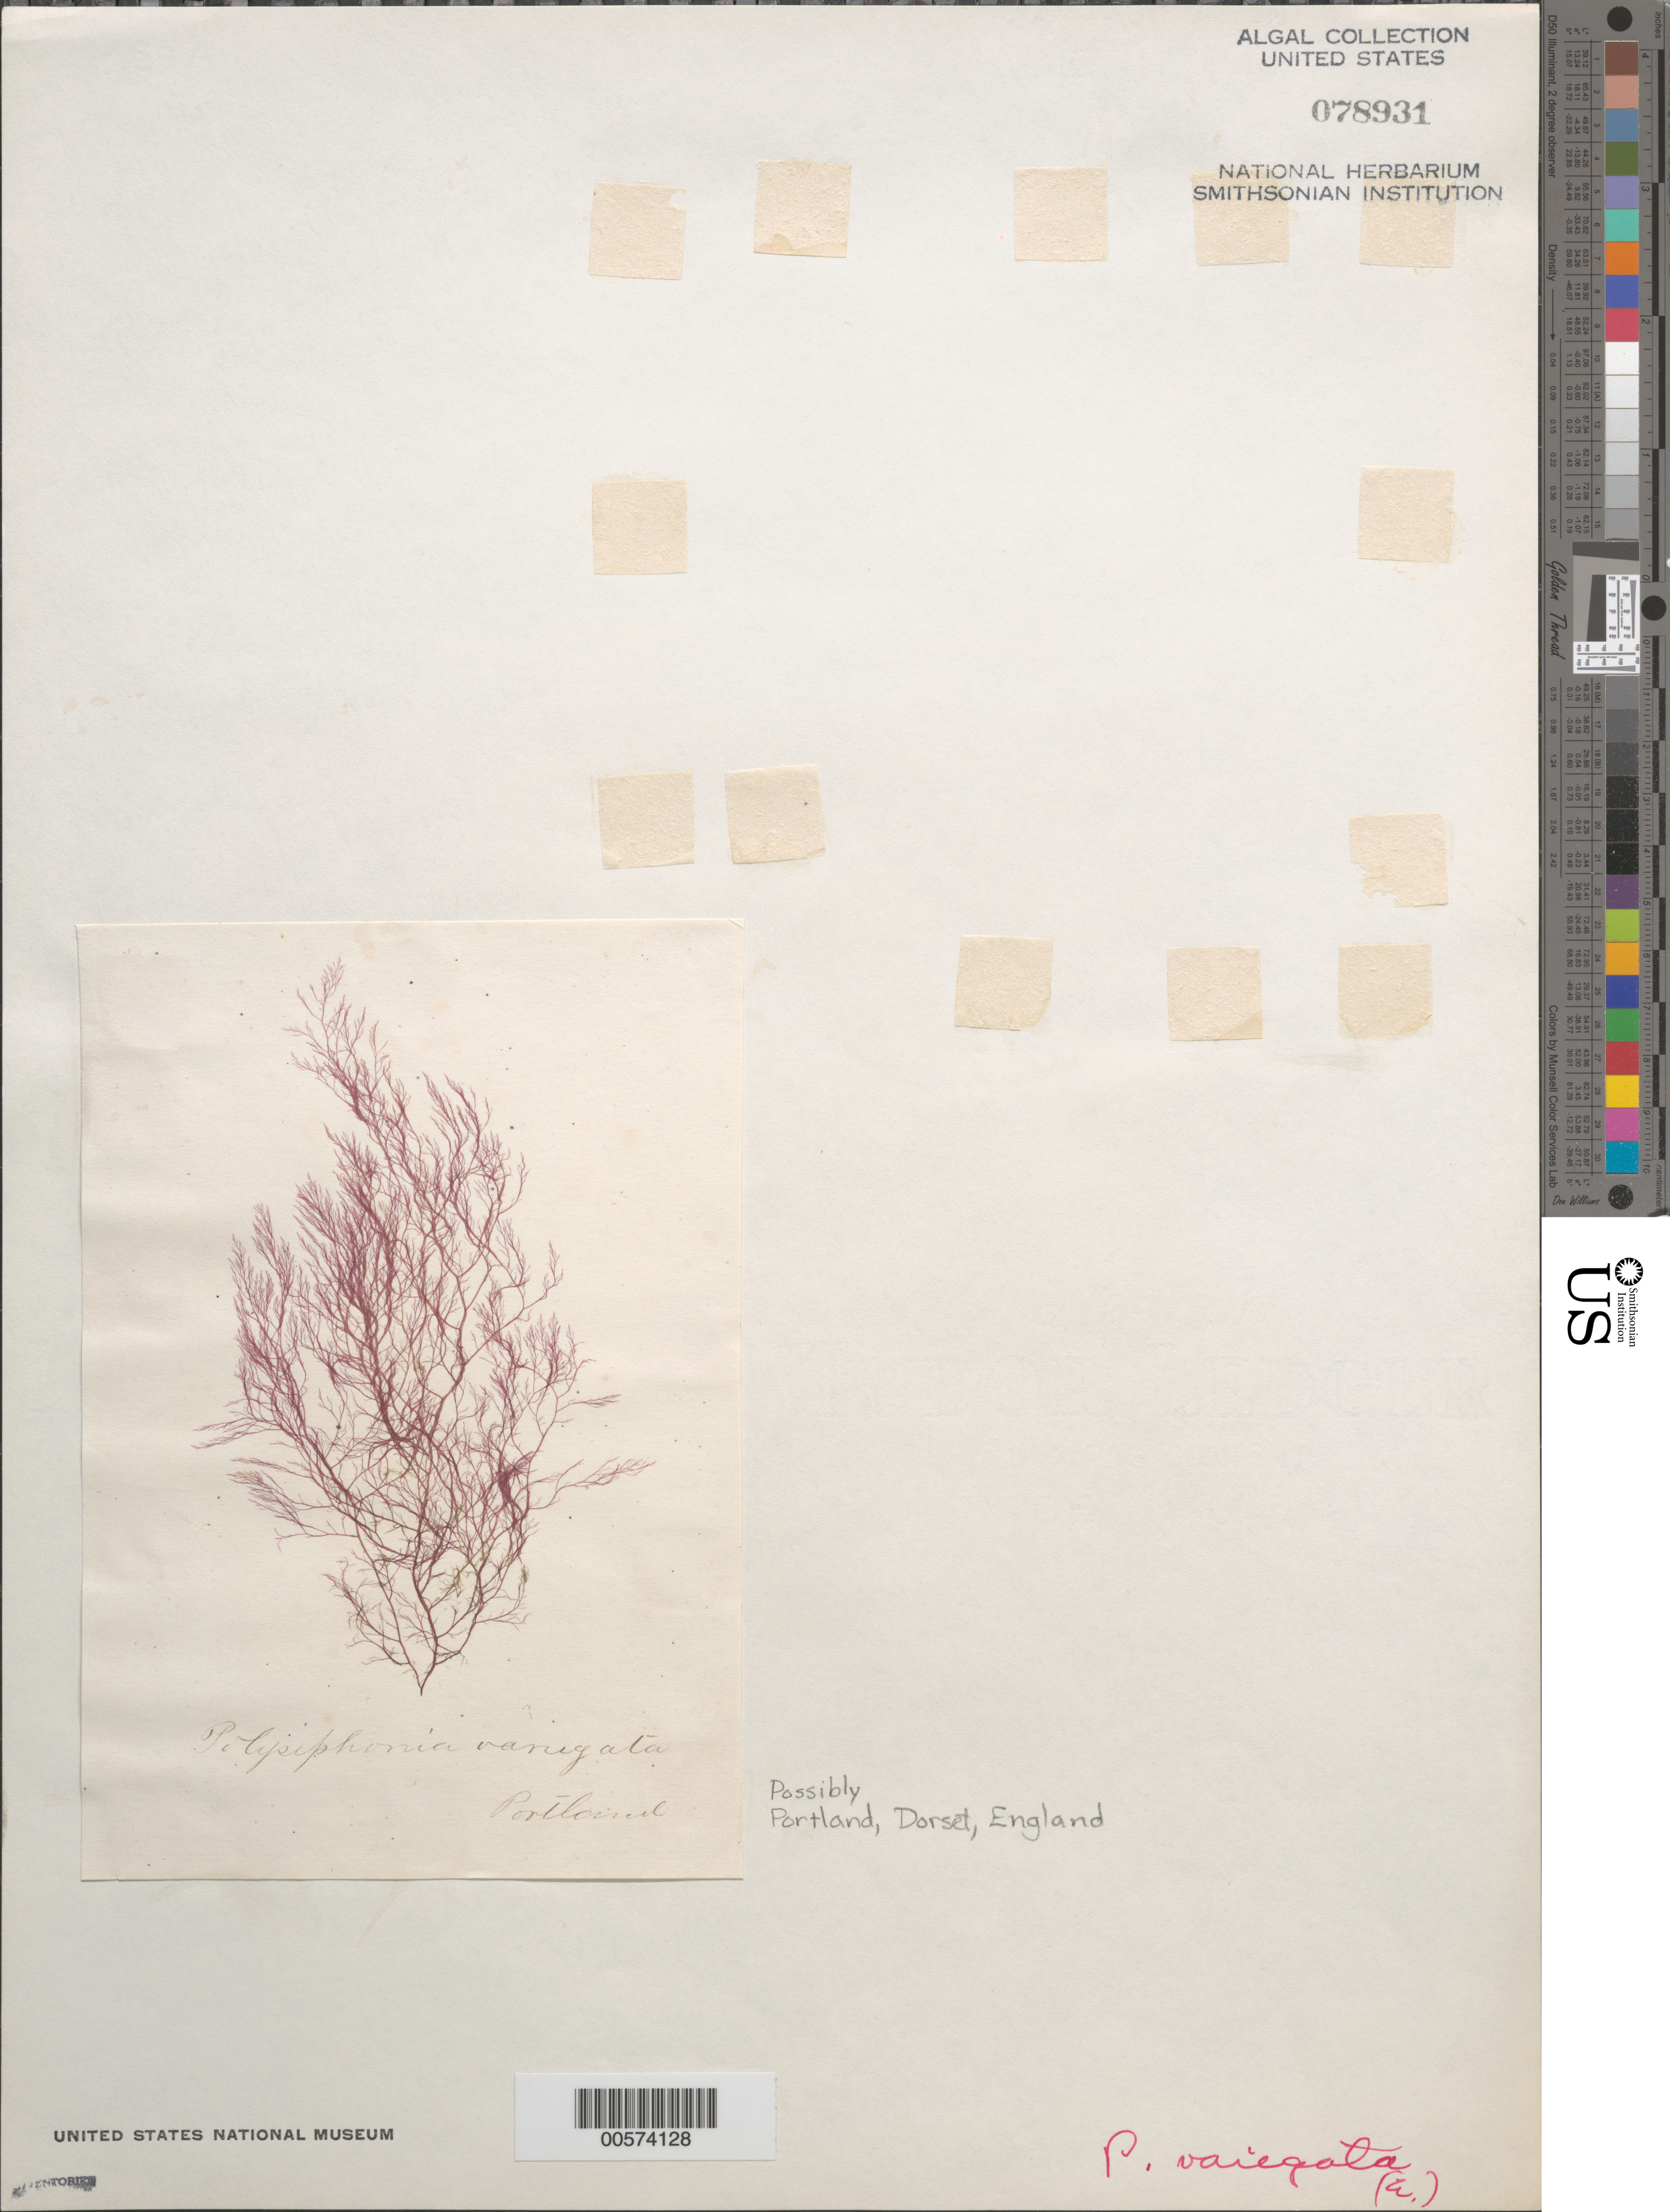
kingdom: Plantae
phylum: Rhodophyta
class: Florideophyceae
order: Ceramiales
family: Rhodomelaceae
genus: Carradoriella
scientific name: Carradoriella denudata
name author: (Dillwyn) Savoie & G.W. Saunders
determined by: Algae name updating Project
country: United Kingdom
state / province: England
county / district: Dorset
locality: Portland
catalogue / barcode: US 78931